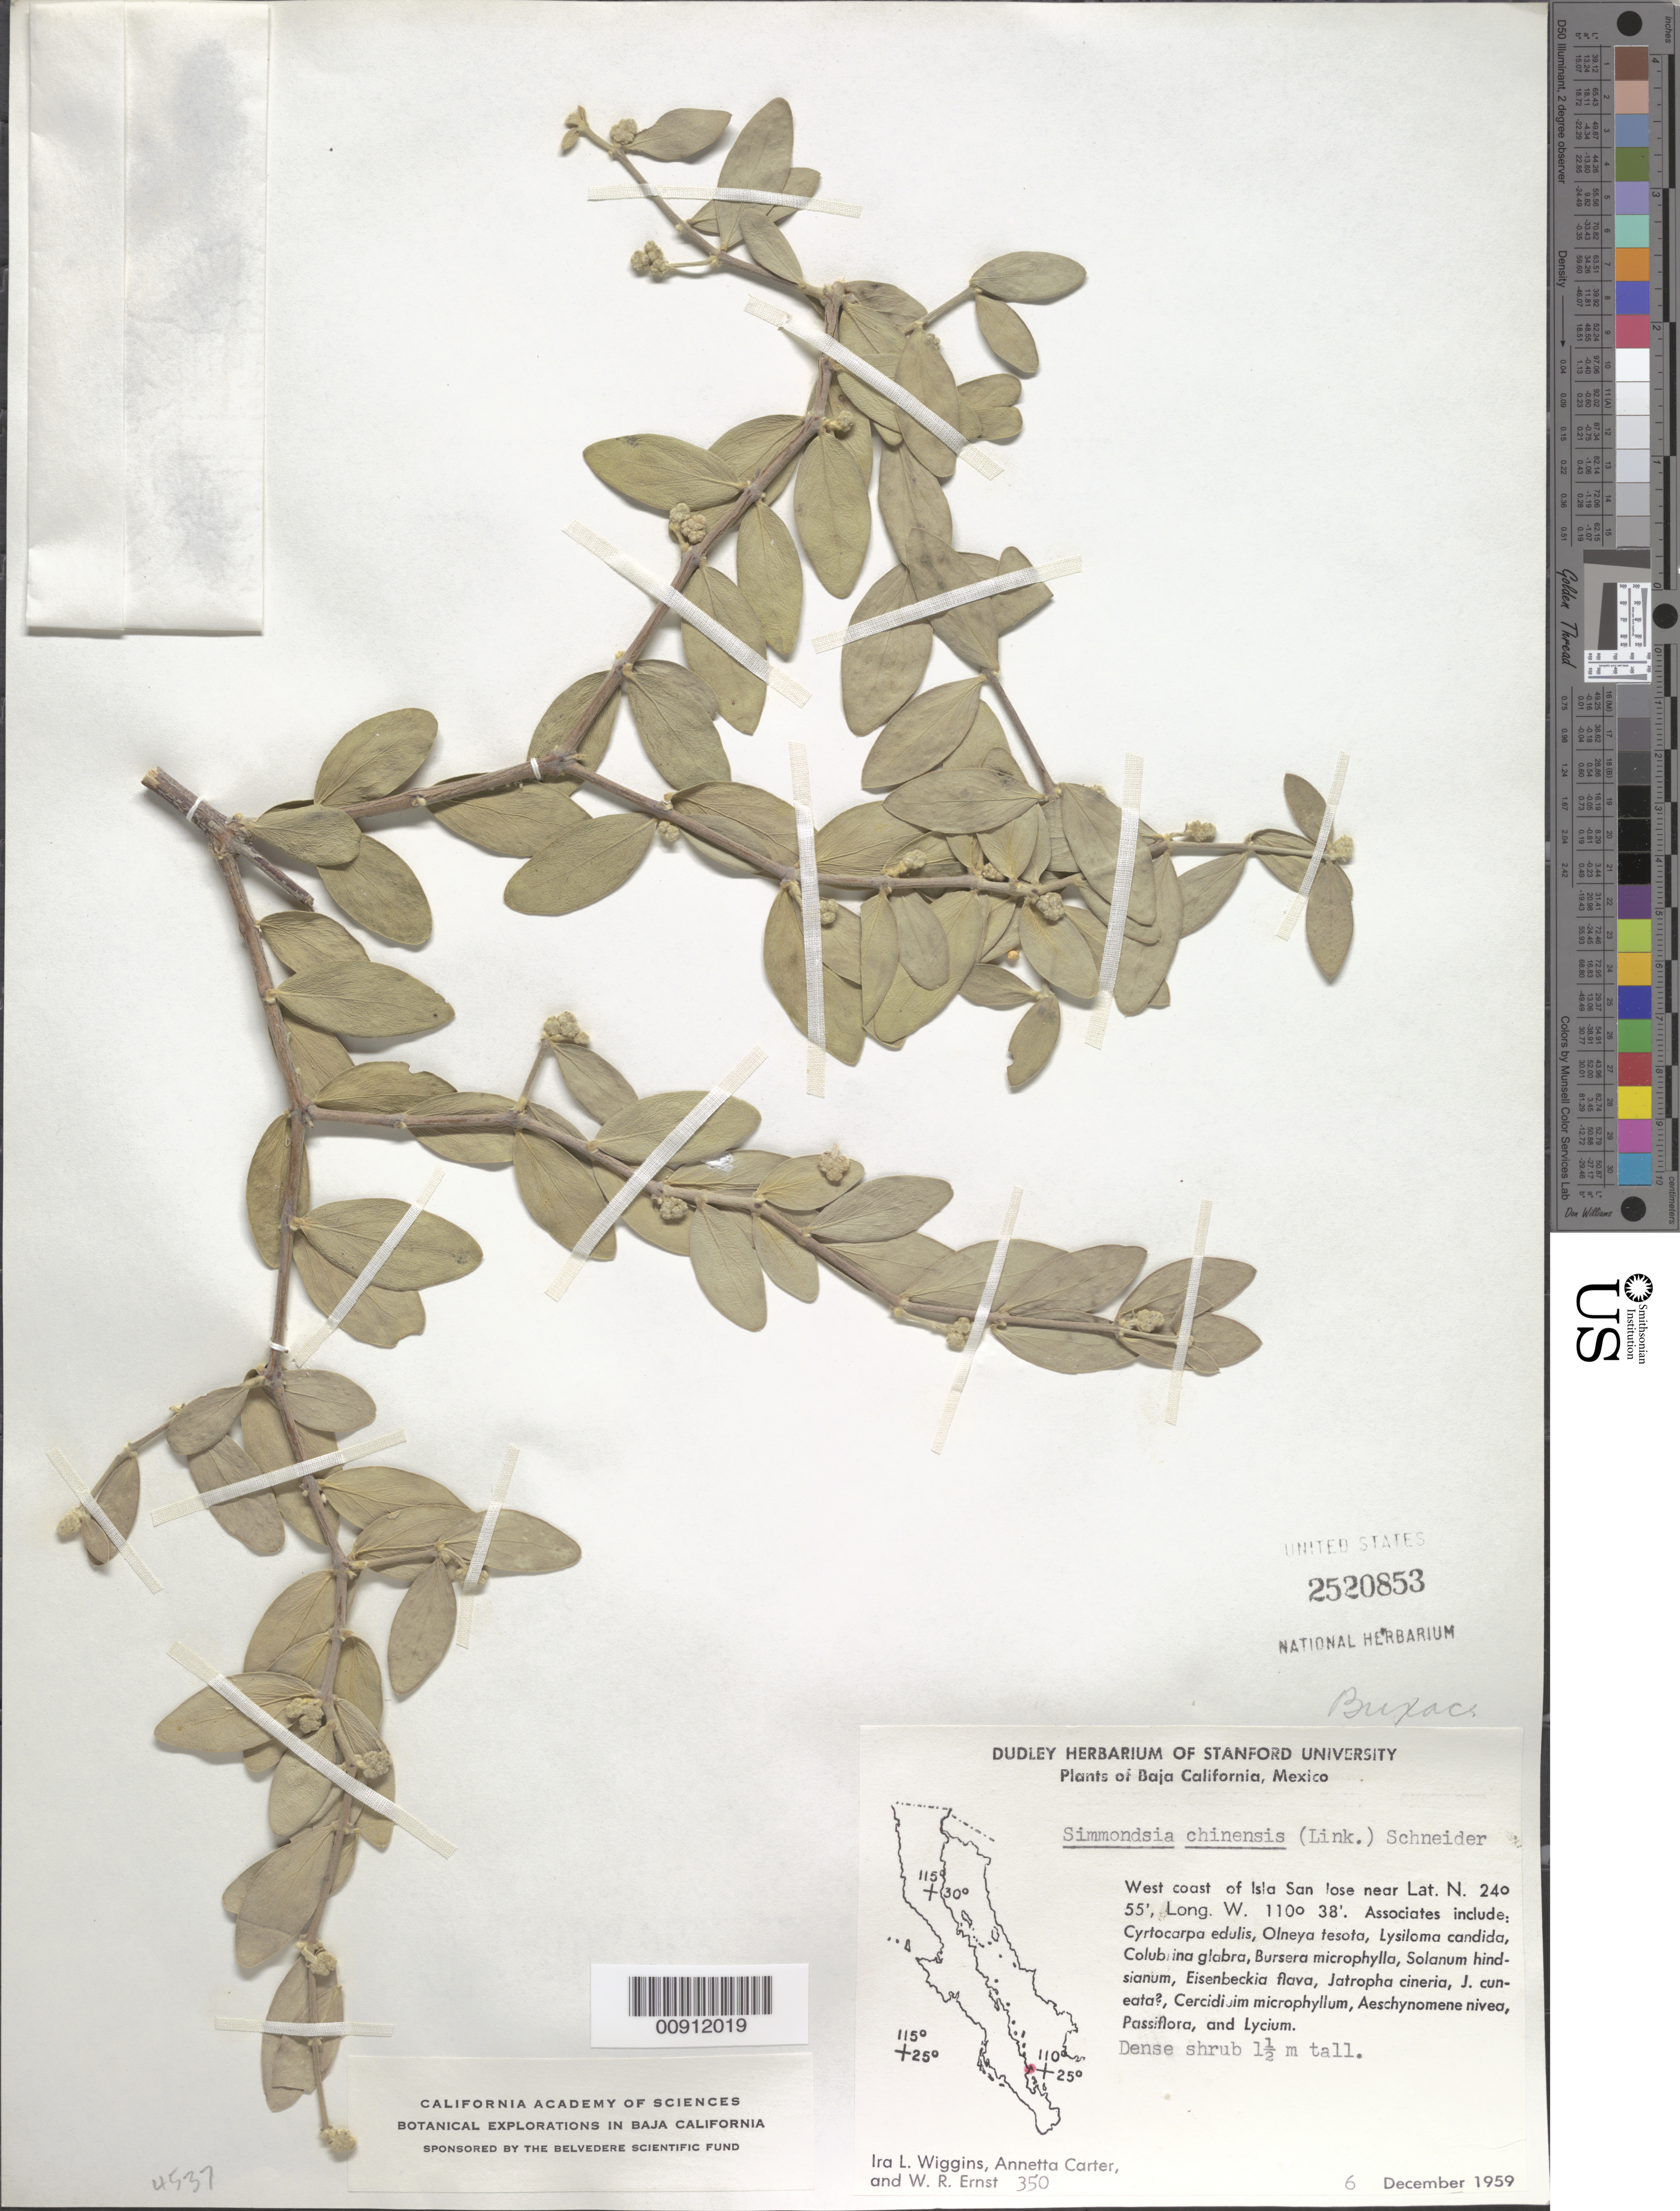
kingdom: Plantae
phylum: Tracheophyta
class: Magnoliopsida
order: Caryophyllales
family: Simmondsiaceae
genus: Simmondsia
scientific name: Simmondsia chinensis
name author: (Link) C.K. Schneid.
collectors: I. L. Wiggins, A. Carter & W. R. Ernst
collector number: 350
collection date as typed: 06 Dec 1959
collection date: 1959-12-06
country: Mexico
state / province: Baja California Sur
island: Isla San José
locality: West coast of Isla San José.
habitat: Associates: Cyrtocarpa edulis, Olneya tesota, Lysiloma candida, Columbrina glabra, Bursera microphylla, Solanum hindsianum,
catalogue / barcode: US 2520853